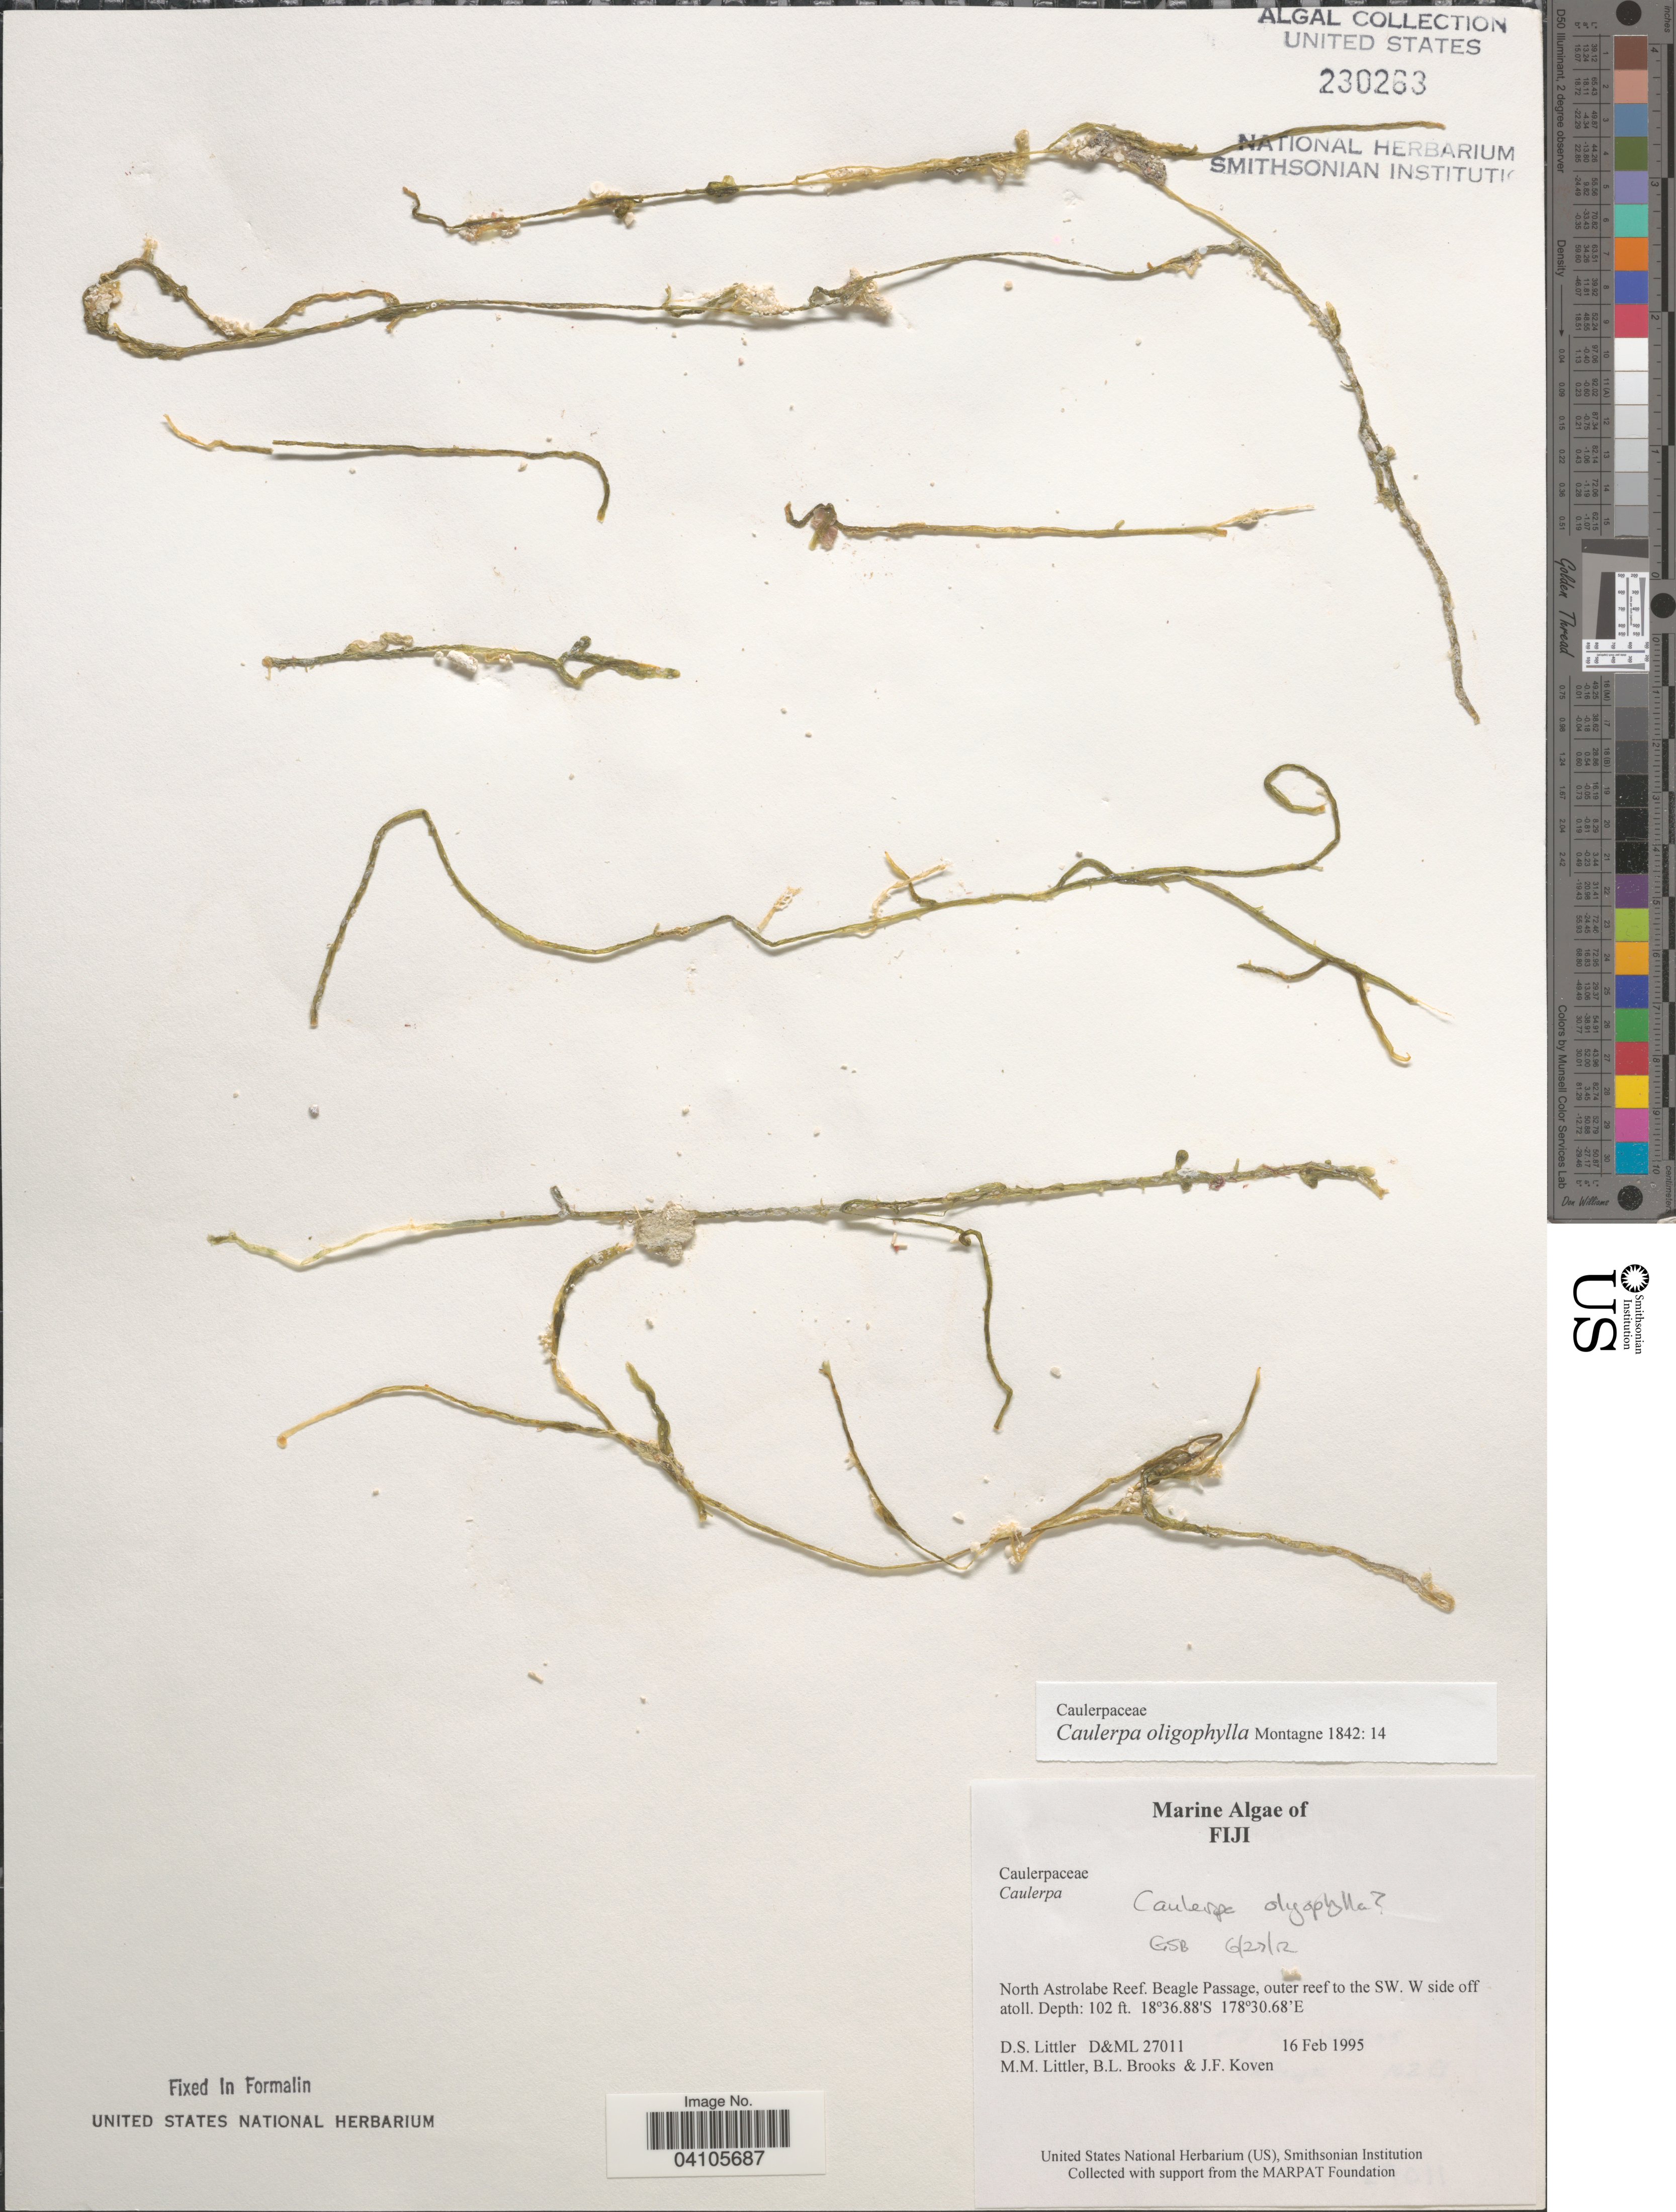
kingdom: Plantae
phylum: Chlorophyta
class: Ulvophyceae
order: Bryopsidales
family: Caulerpaceae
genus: Caulerpa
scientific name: Caulerpa oligophylla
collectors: D. S. Littler, B. Brooks & J. Koven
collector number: D&ML 27011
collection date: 1995-02-16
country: Fiji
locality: North Astrolabe Reef. Beagle Passage, outer reef to the SW. W side off atoll.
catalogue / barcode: US 230263